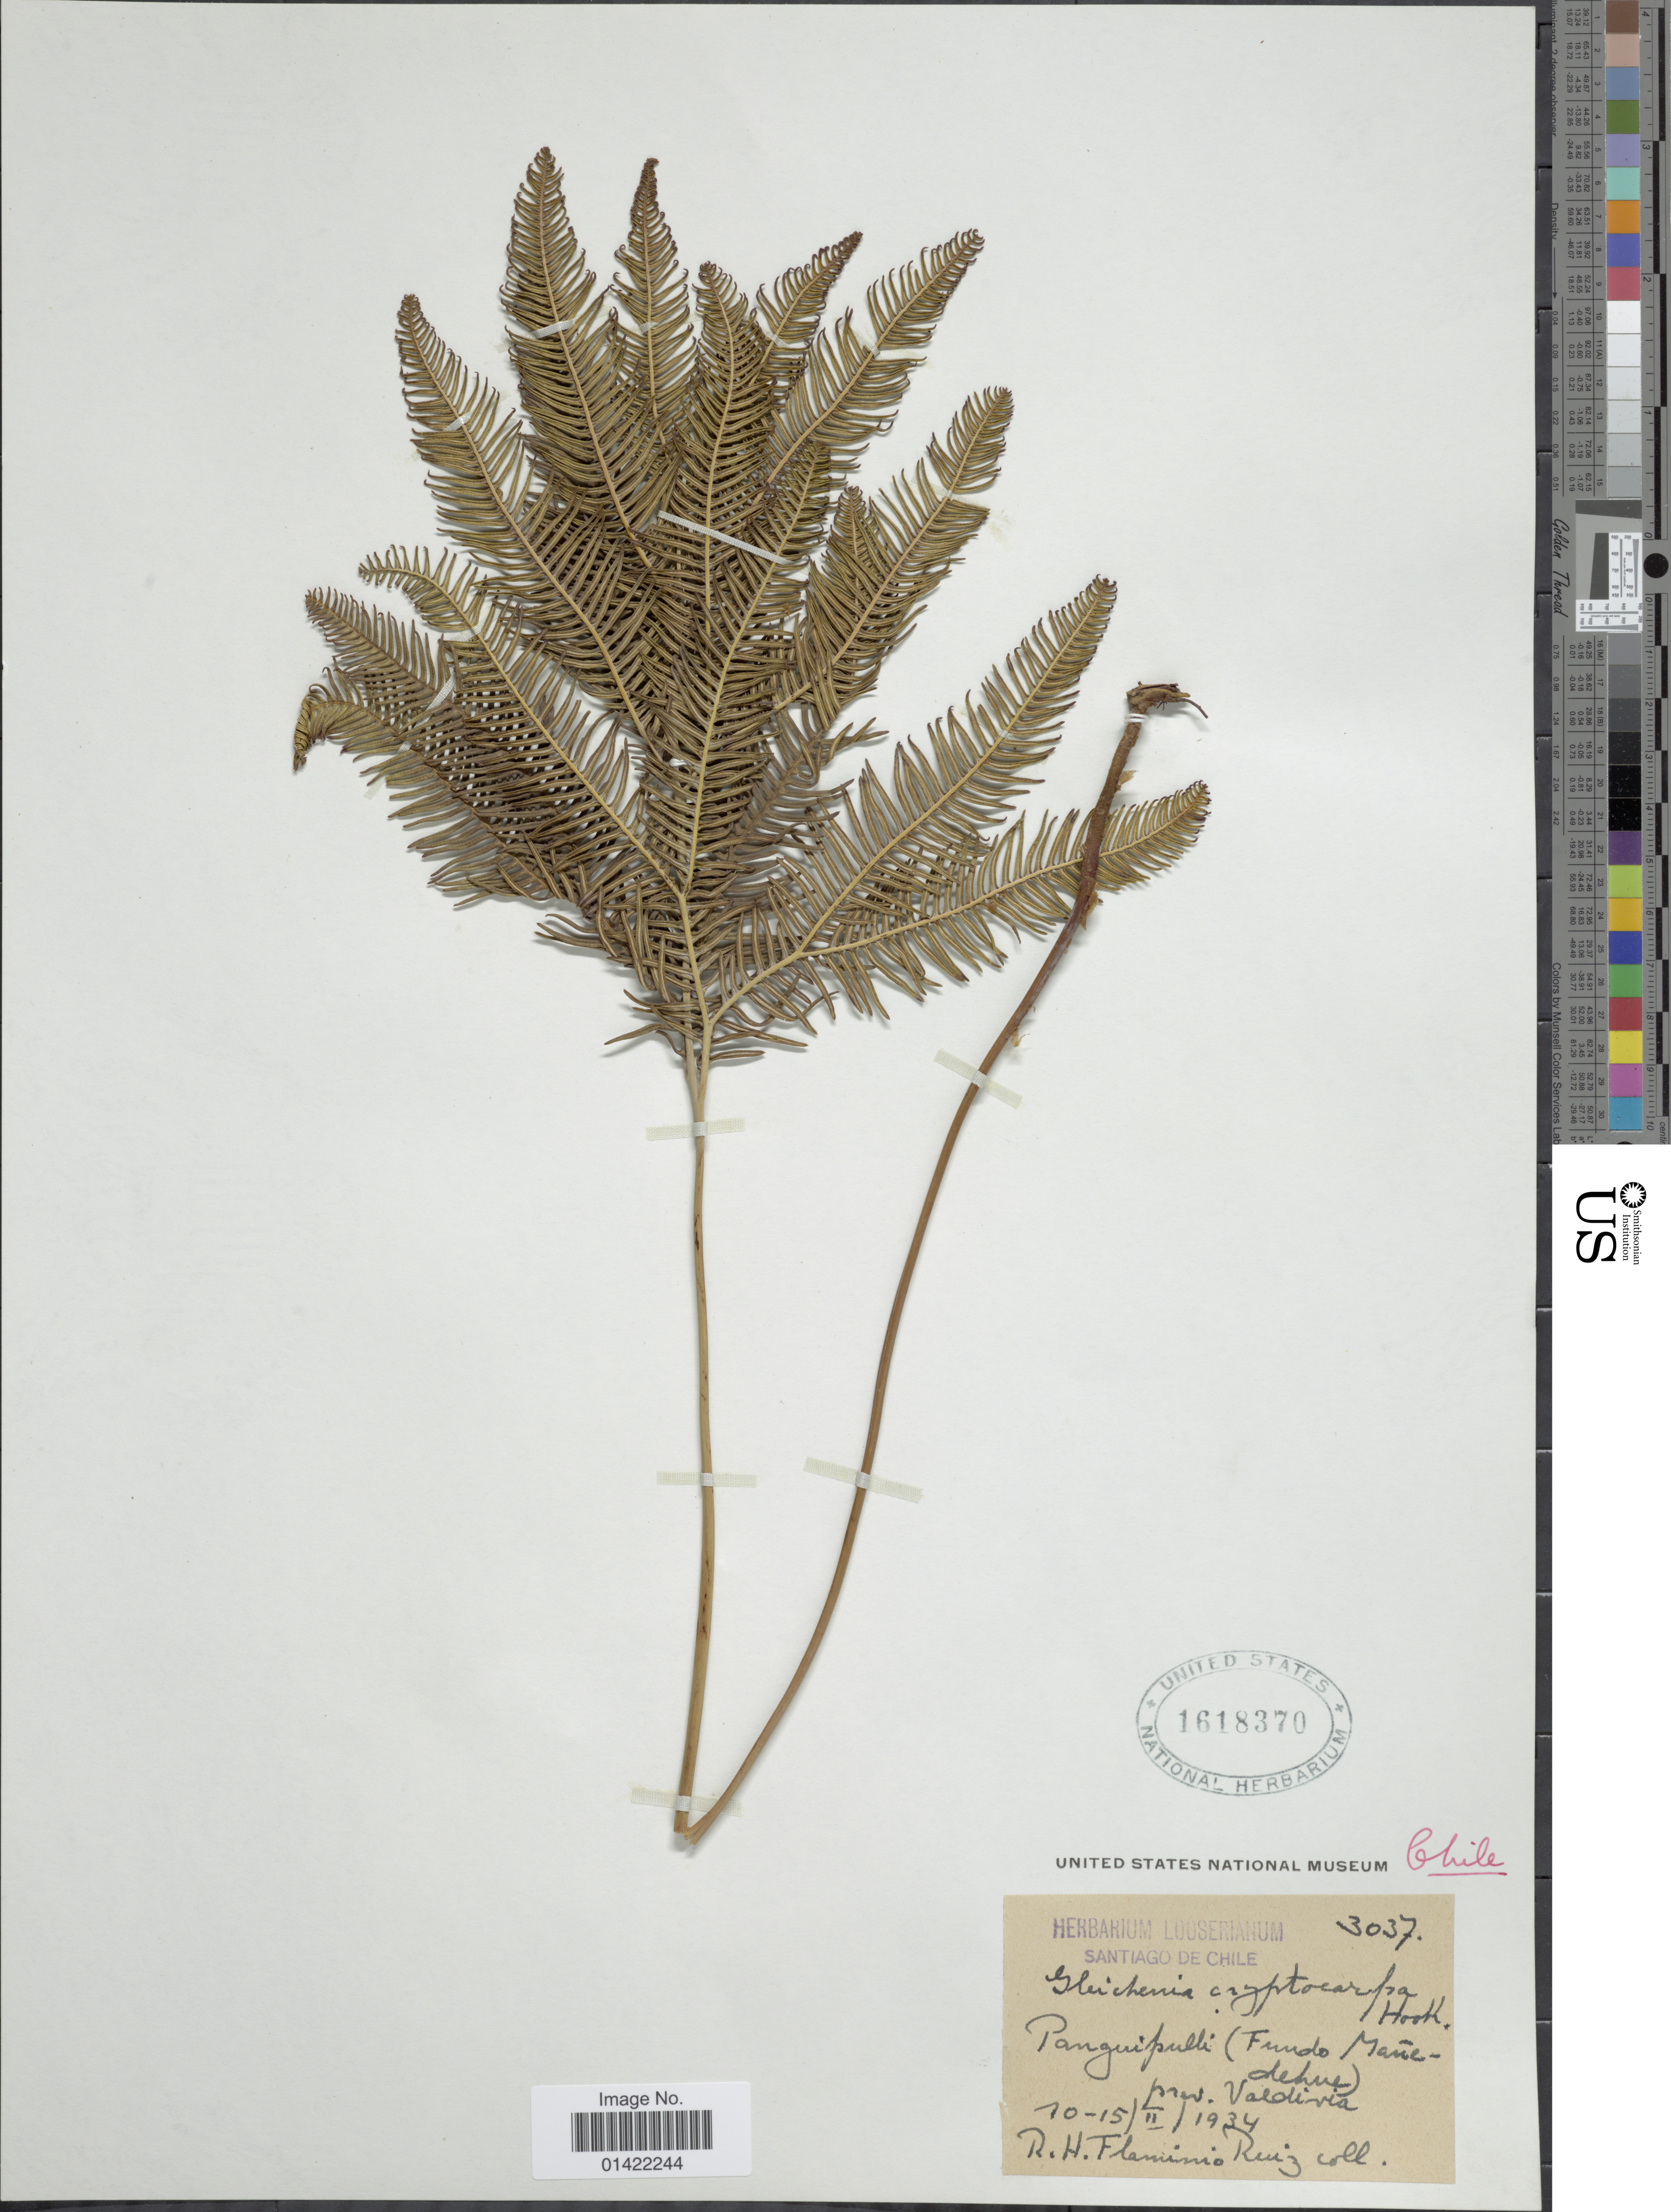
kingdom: Plantae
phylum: Tracheophyta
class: Polypodiopsida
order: Gleicheniales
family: Gleicheniaceae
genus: Sticherus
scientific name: Sticherus cryptocarpus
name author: (Hook.) Ching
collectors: R. Flaminio Ruiz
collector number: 3037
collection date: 1934-02-10/1934-02-15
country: Chile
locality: Panguipulli (Fundo Manedehue), prov. Valdivia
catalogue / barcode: US 1618370